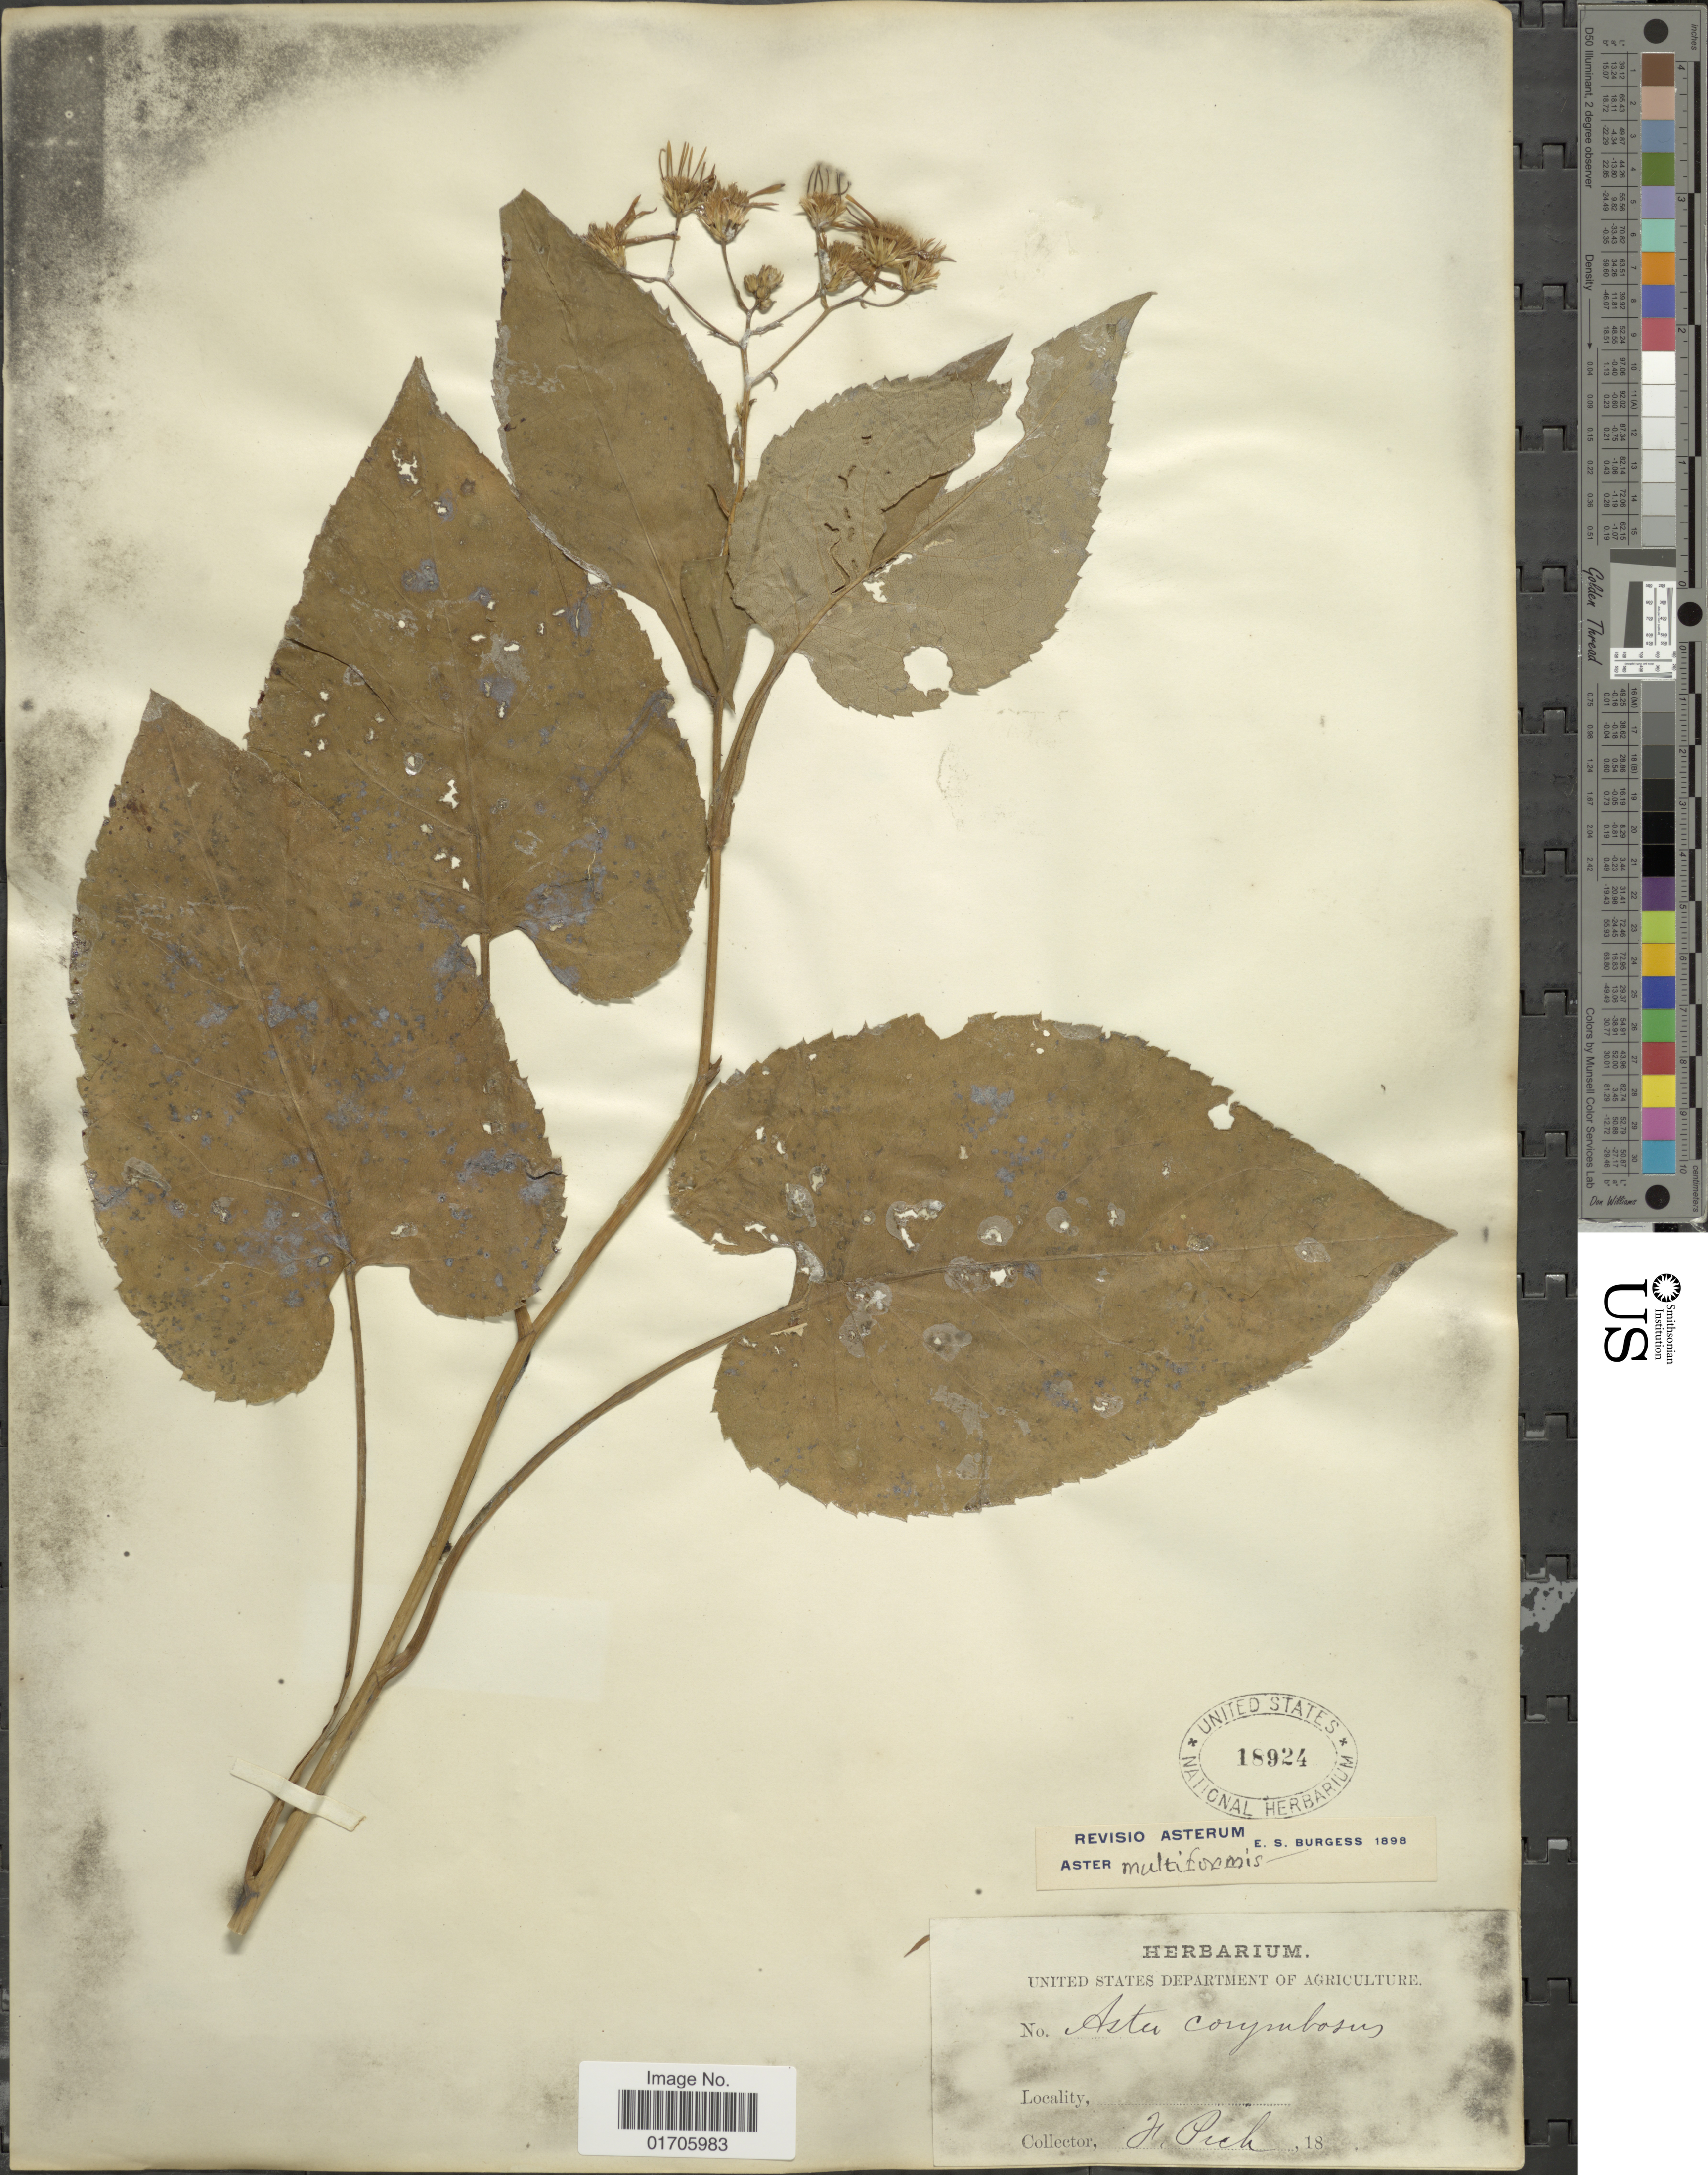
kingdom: Plantae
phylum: Tracheophyta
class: Magnoliopsida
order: Asterales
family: Asteraceae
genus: Eurybia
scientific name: Eurybia sp.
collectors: F. Peck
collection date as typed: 18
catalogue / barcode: US 18924